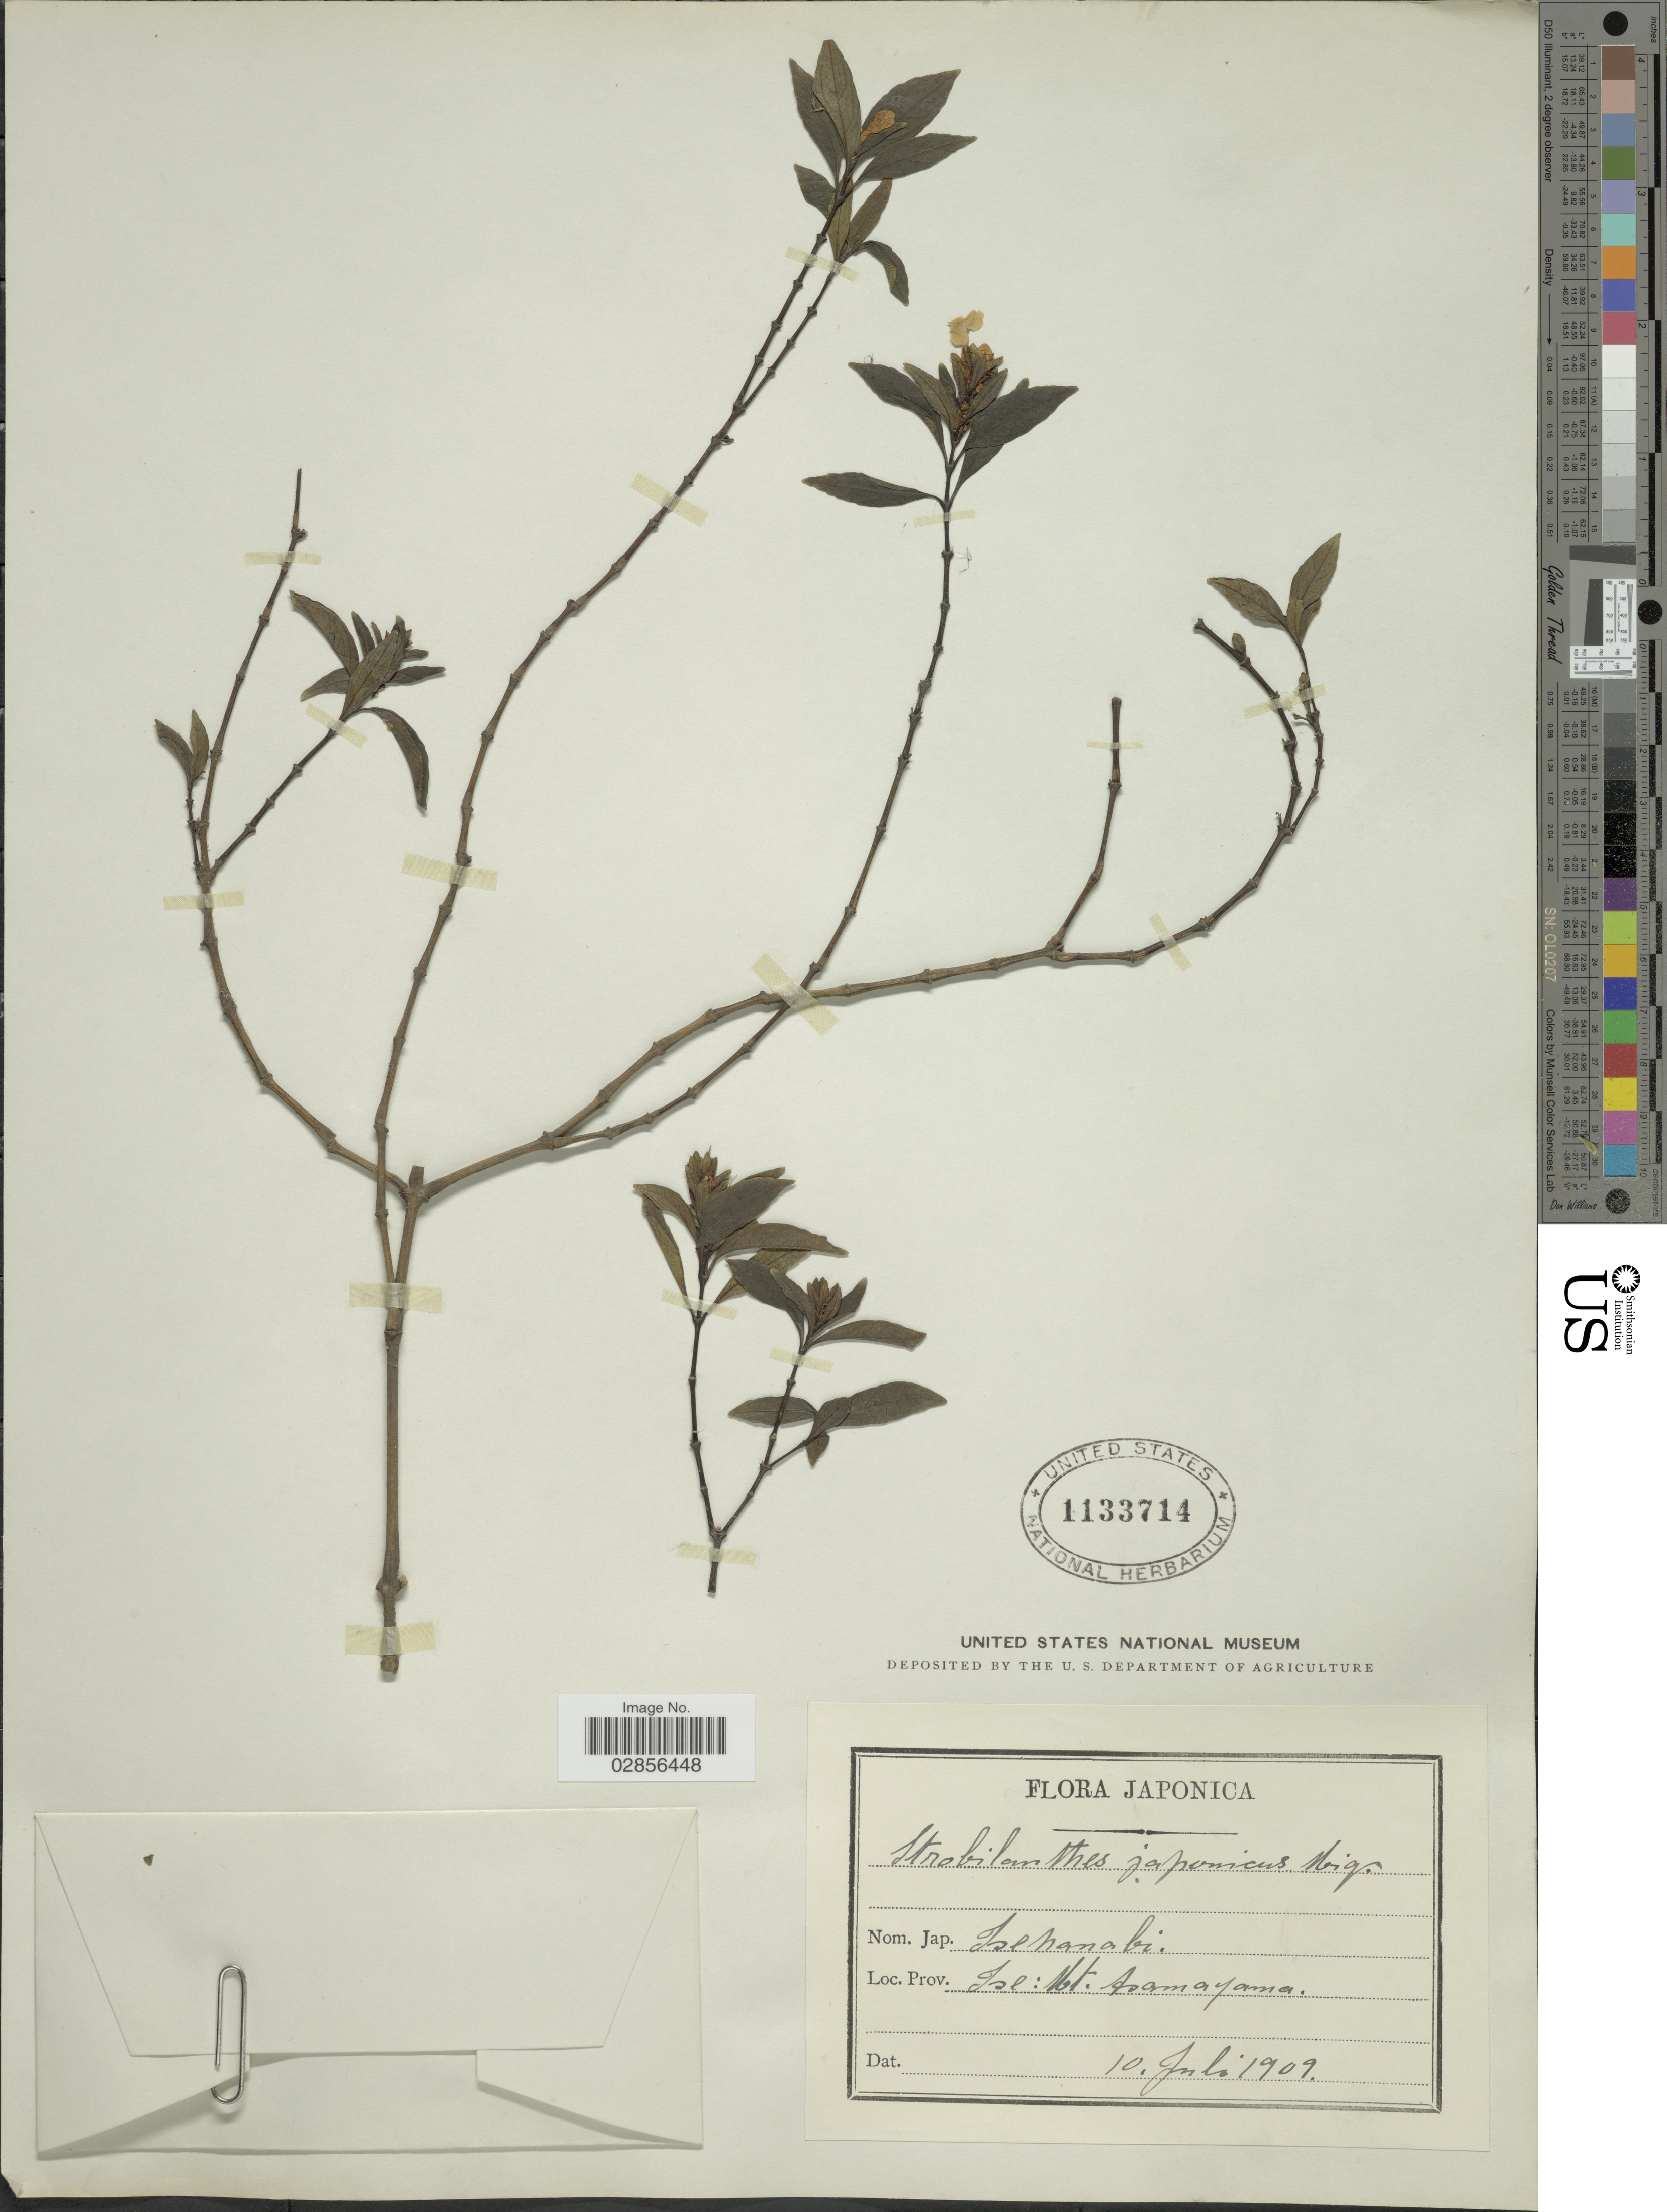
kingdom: Plantae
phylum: Tracheophyta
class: Magnoliopsida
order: Lamiales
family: Acanthaceae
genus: Strobilanthes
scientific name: Strobilanthes japonica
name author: (Thunb.) Miq.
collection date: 1909-07-10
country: Japan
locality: Isl: Mt. Asamayama.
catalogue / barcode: US 1133714